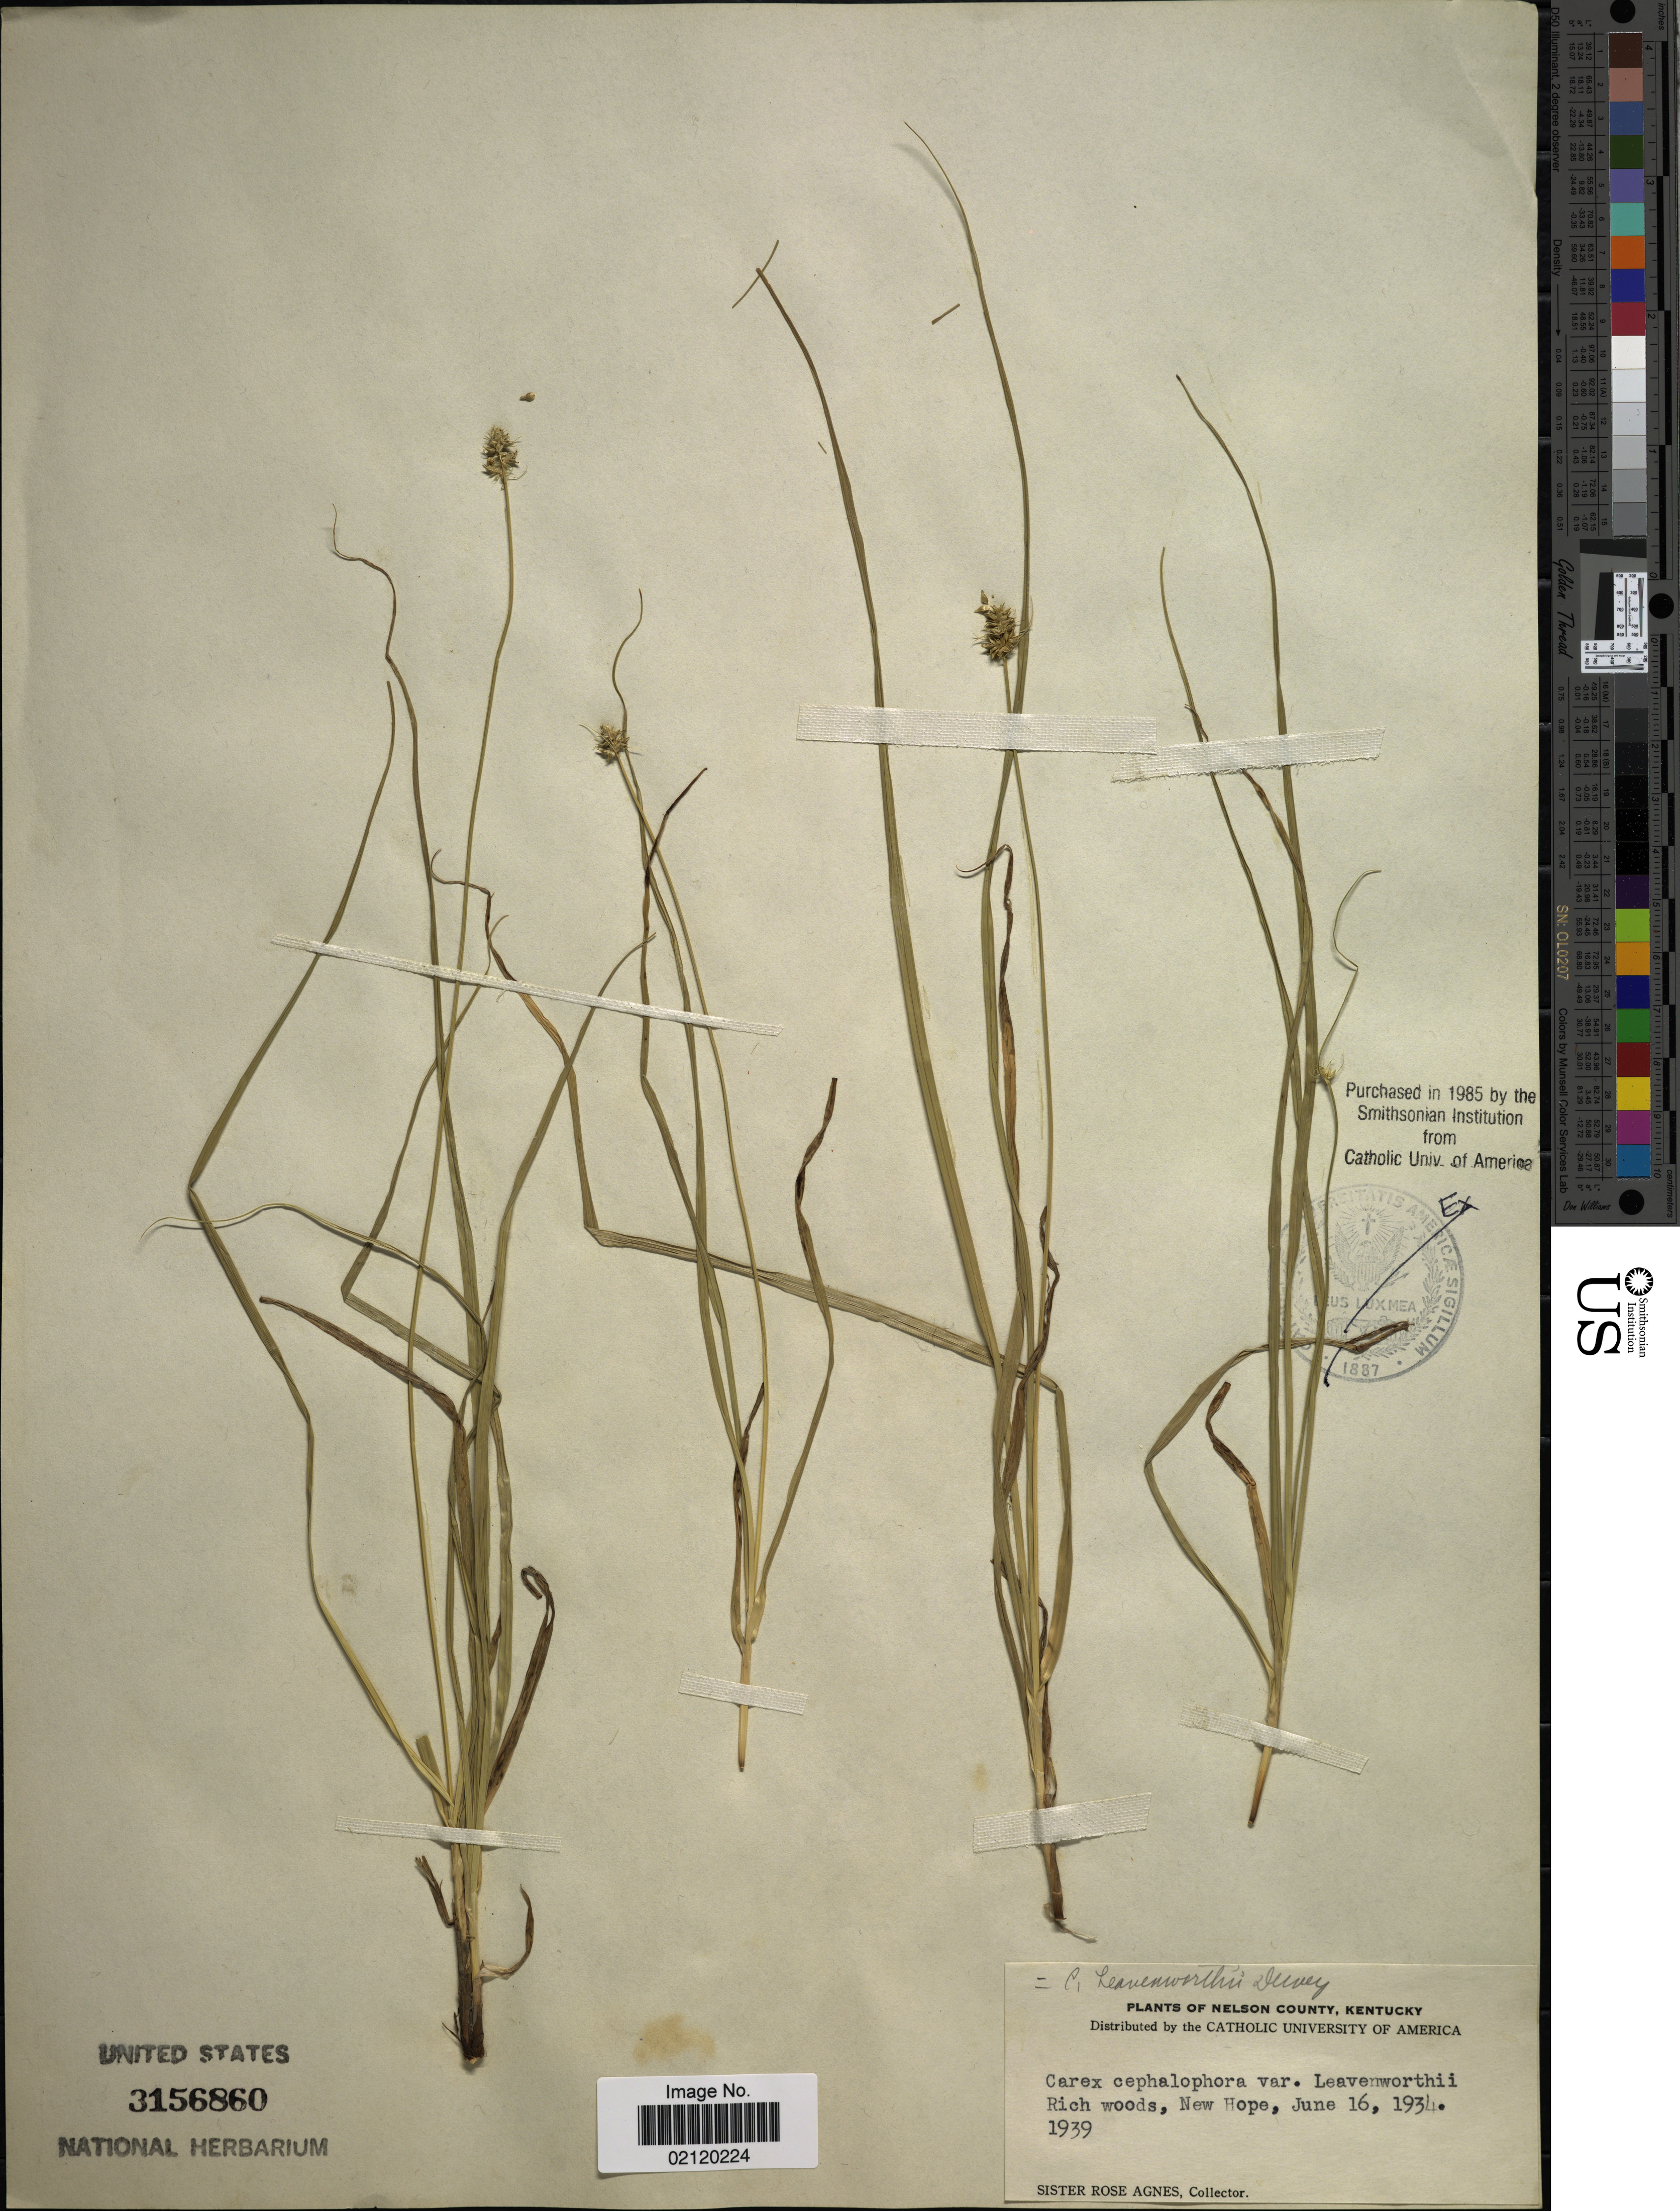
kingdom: Plantae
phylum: Tracheophyta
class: Liliopsida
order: Poales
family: Cyperaceae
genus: Carex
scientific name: Carex leavenworthii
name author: Dewey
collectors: Sister Rose Agnes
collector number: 1939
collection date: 1934-06-16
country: United States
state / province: Kentucky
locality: Nelson County, Rich Woods, New Hope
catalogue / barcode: US 3156860